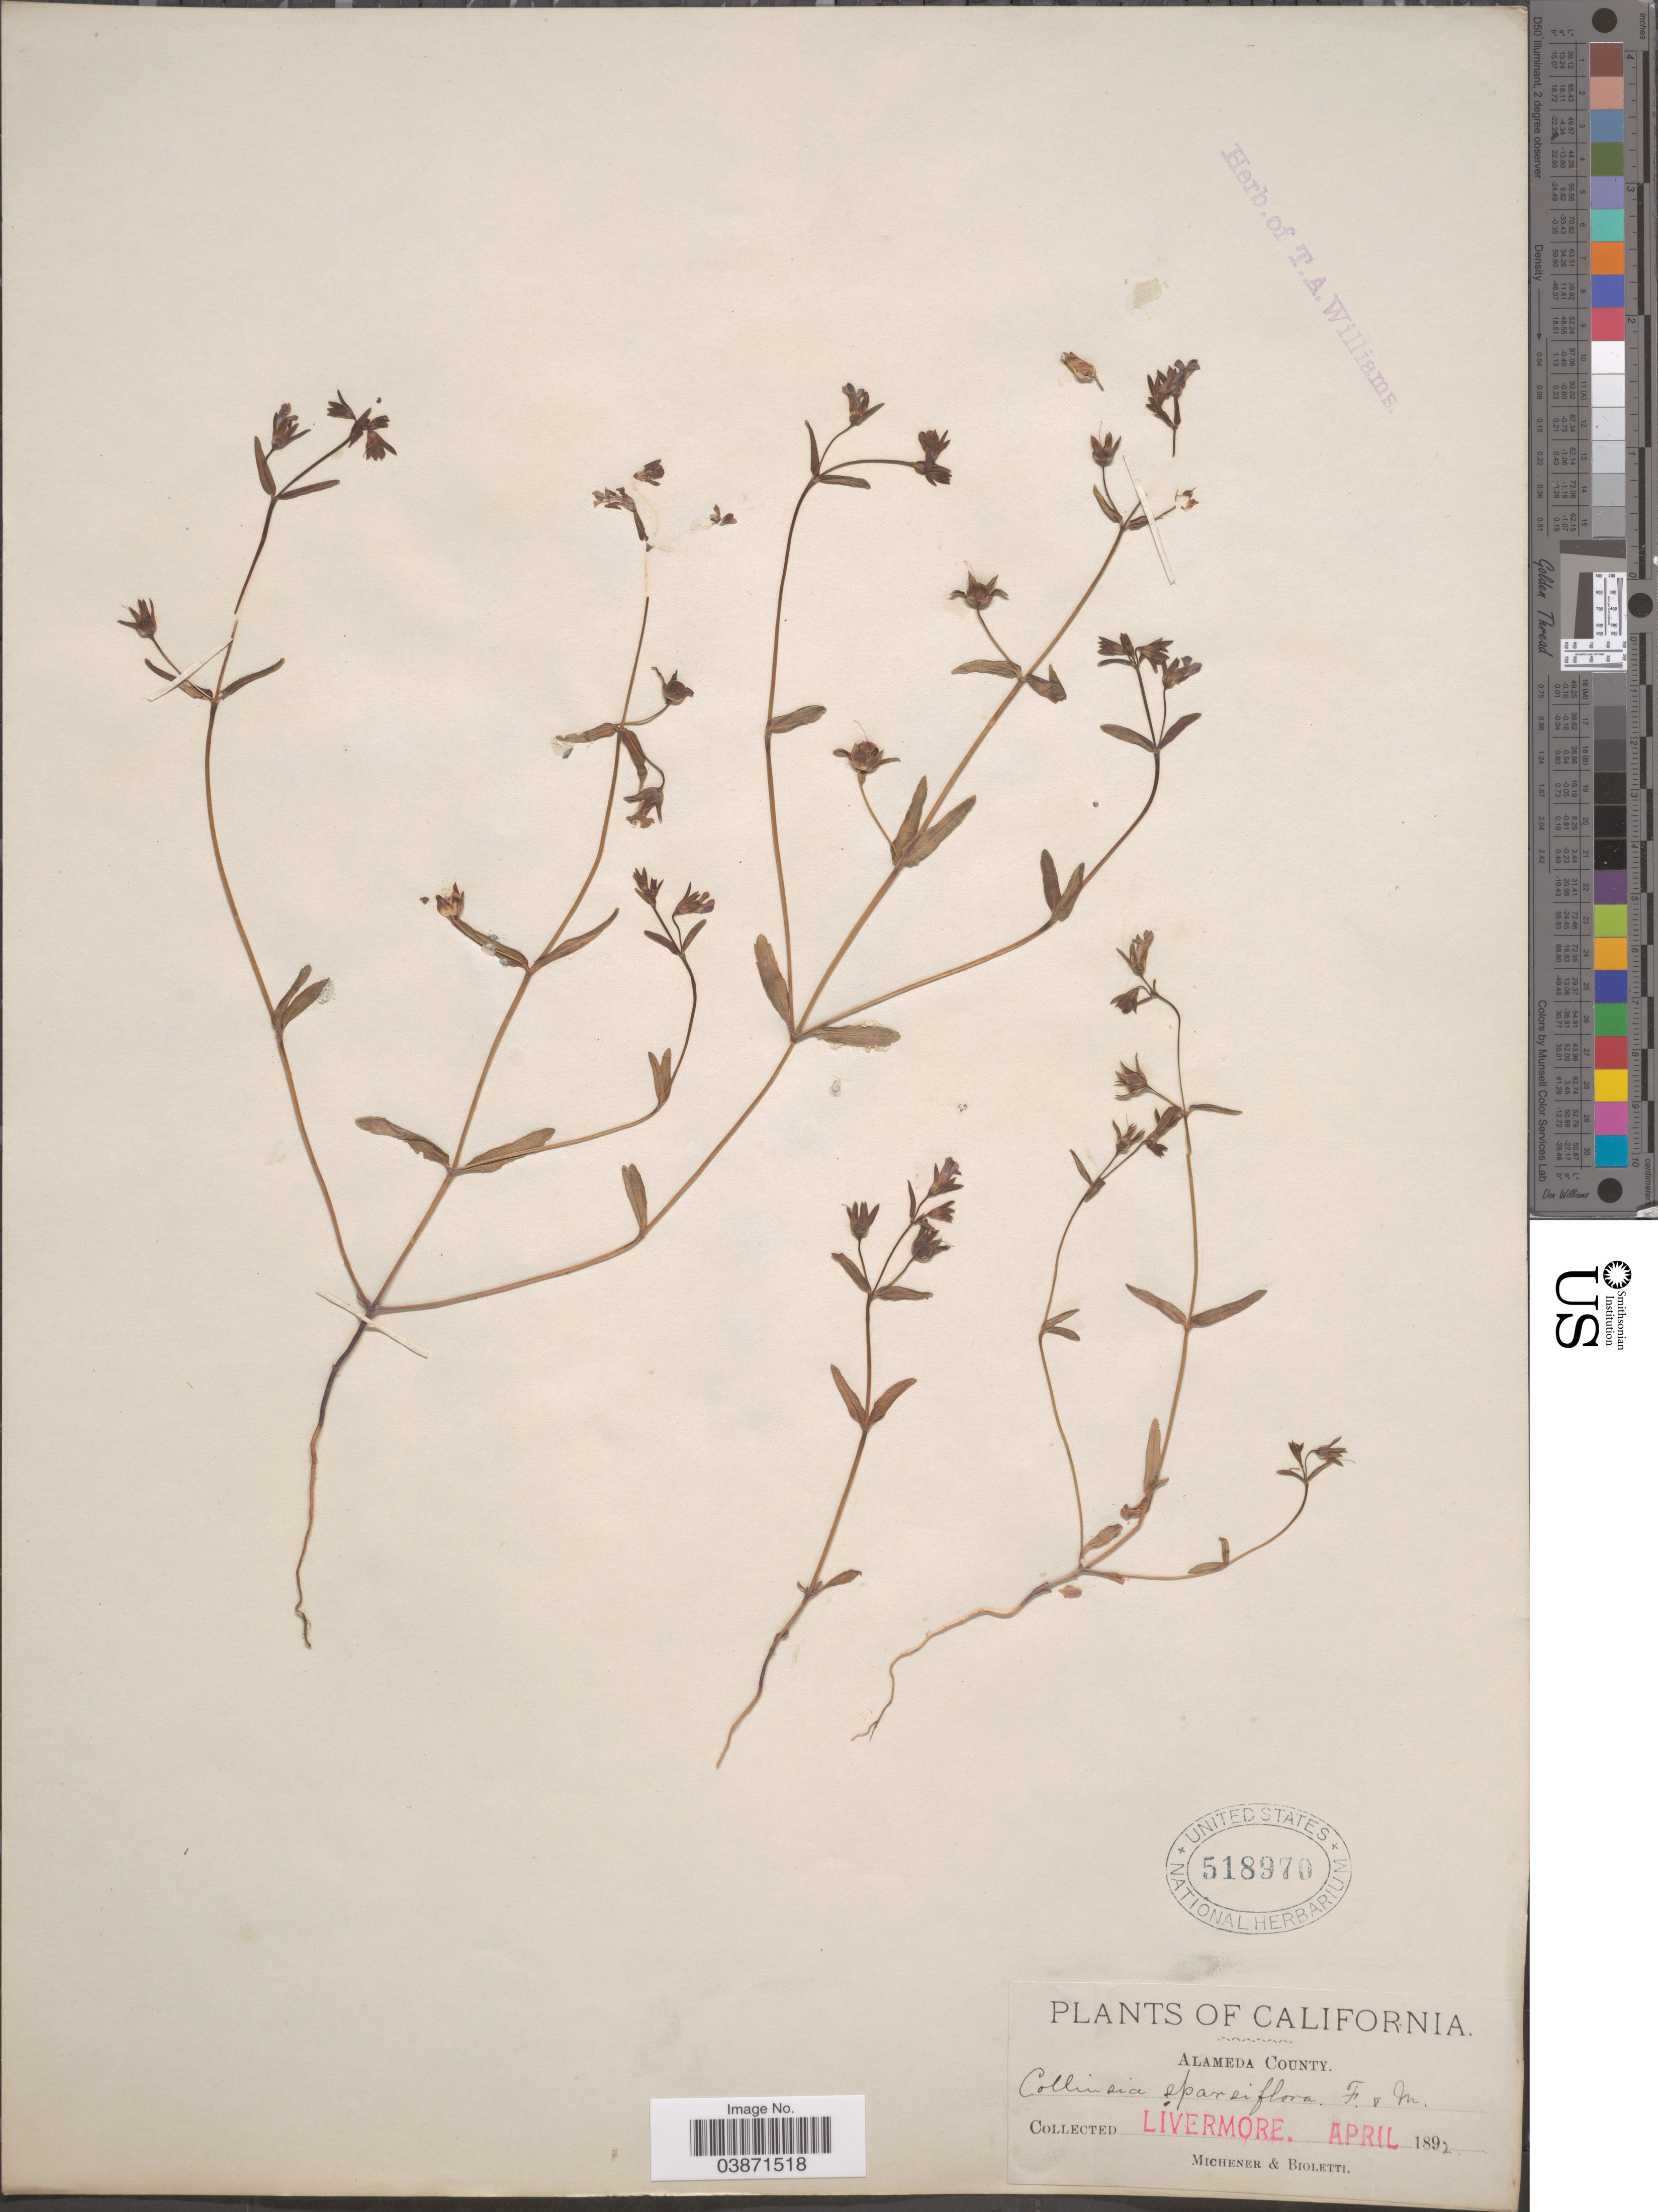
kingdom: Plantae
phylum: Tracheophyta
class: Magnoliopsida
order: Lamiales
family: Plantaginaceae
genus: Collinsia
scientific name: Collinsia sparsiflora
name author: Fisch. & C.A. Mey.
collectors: -. Michener & -- Bioletti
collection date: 1892-04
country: United States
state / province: California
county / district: Alameda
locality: Alameda County. Livermore.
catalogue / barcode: US 518970